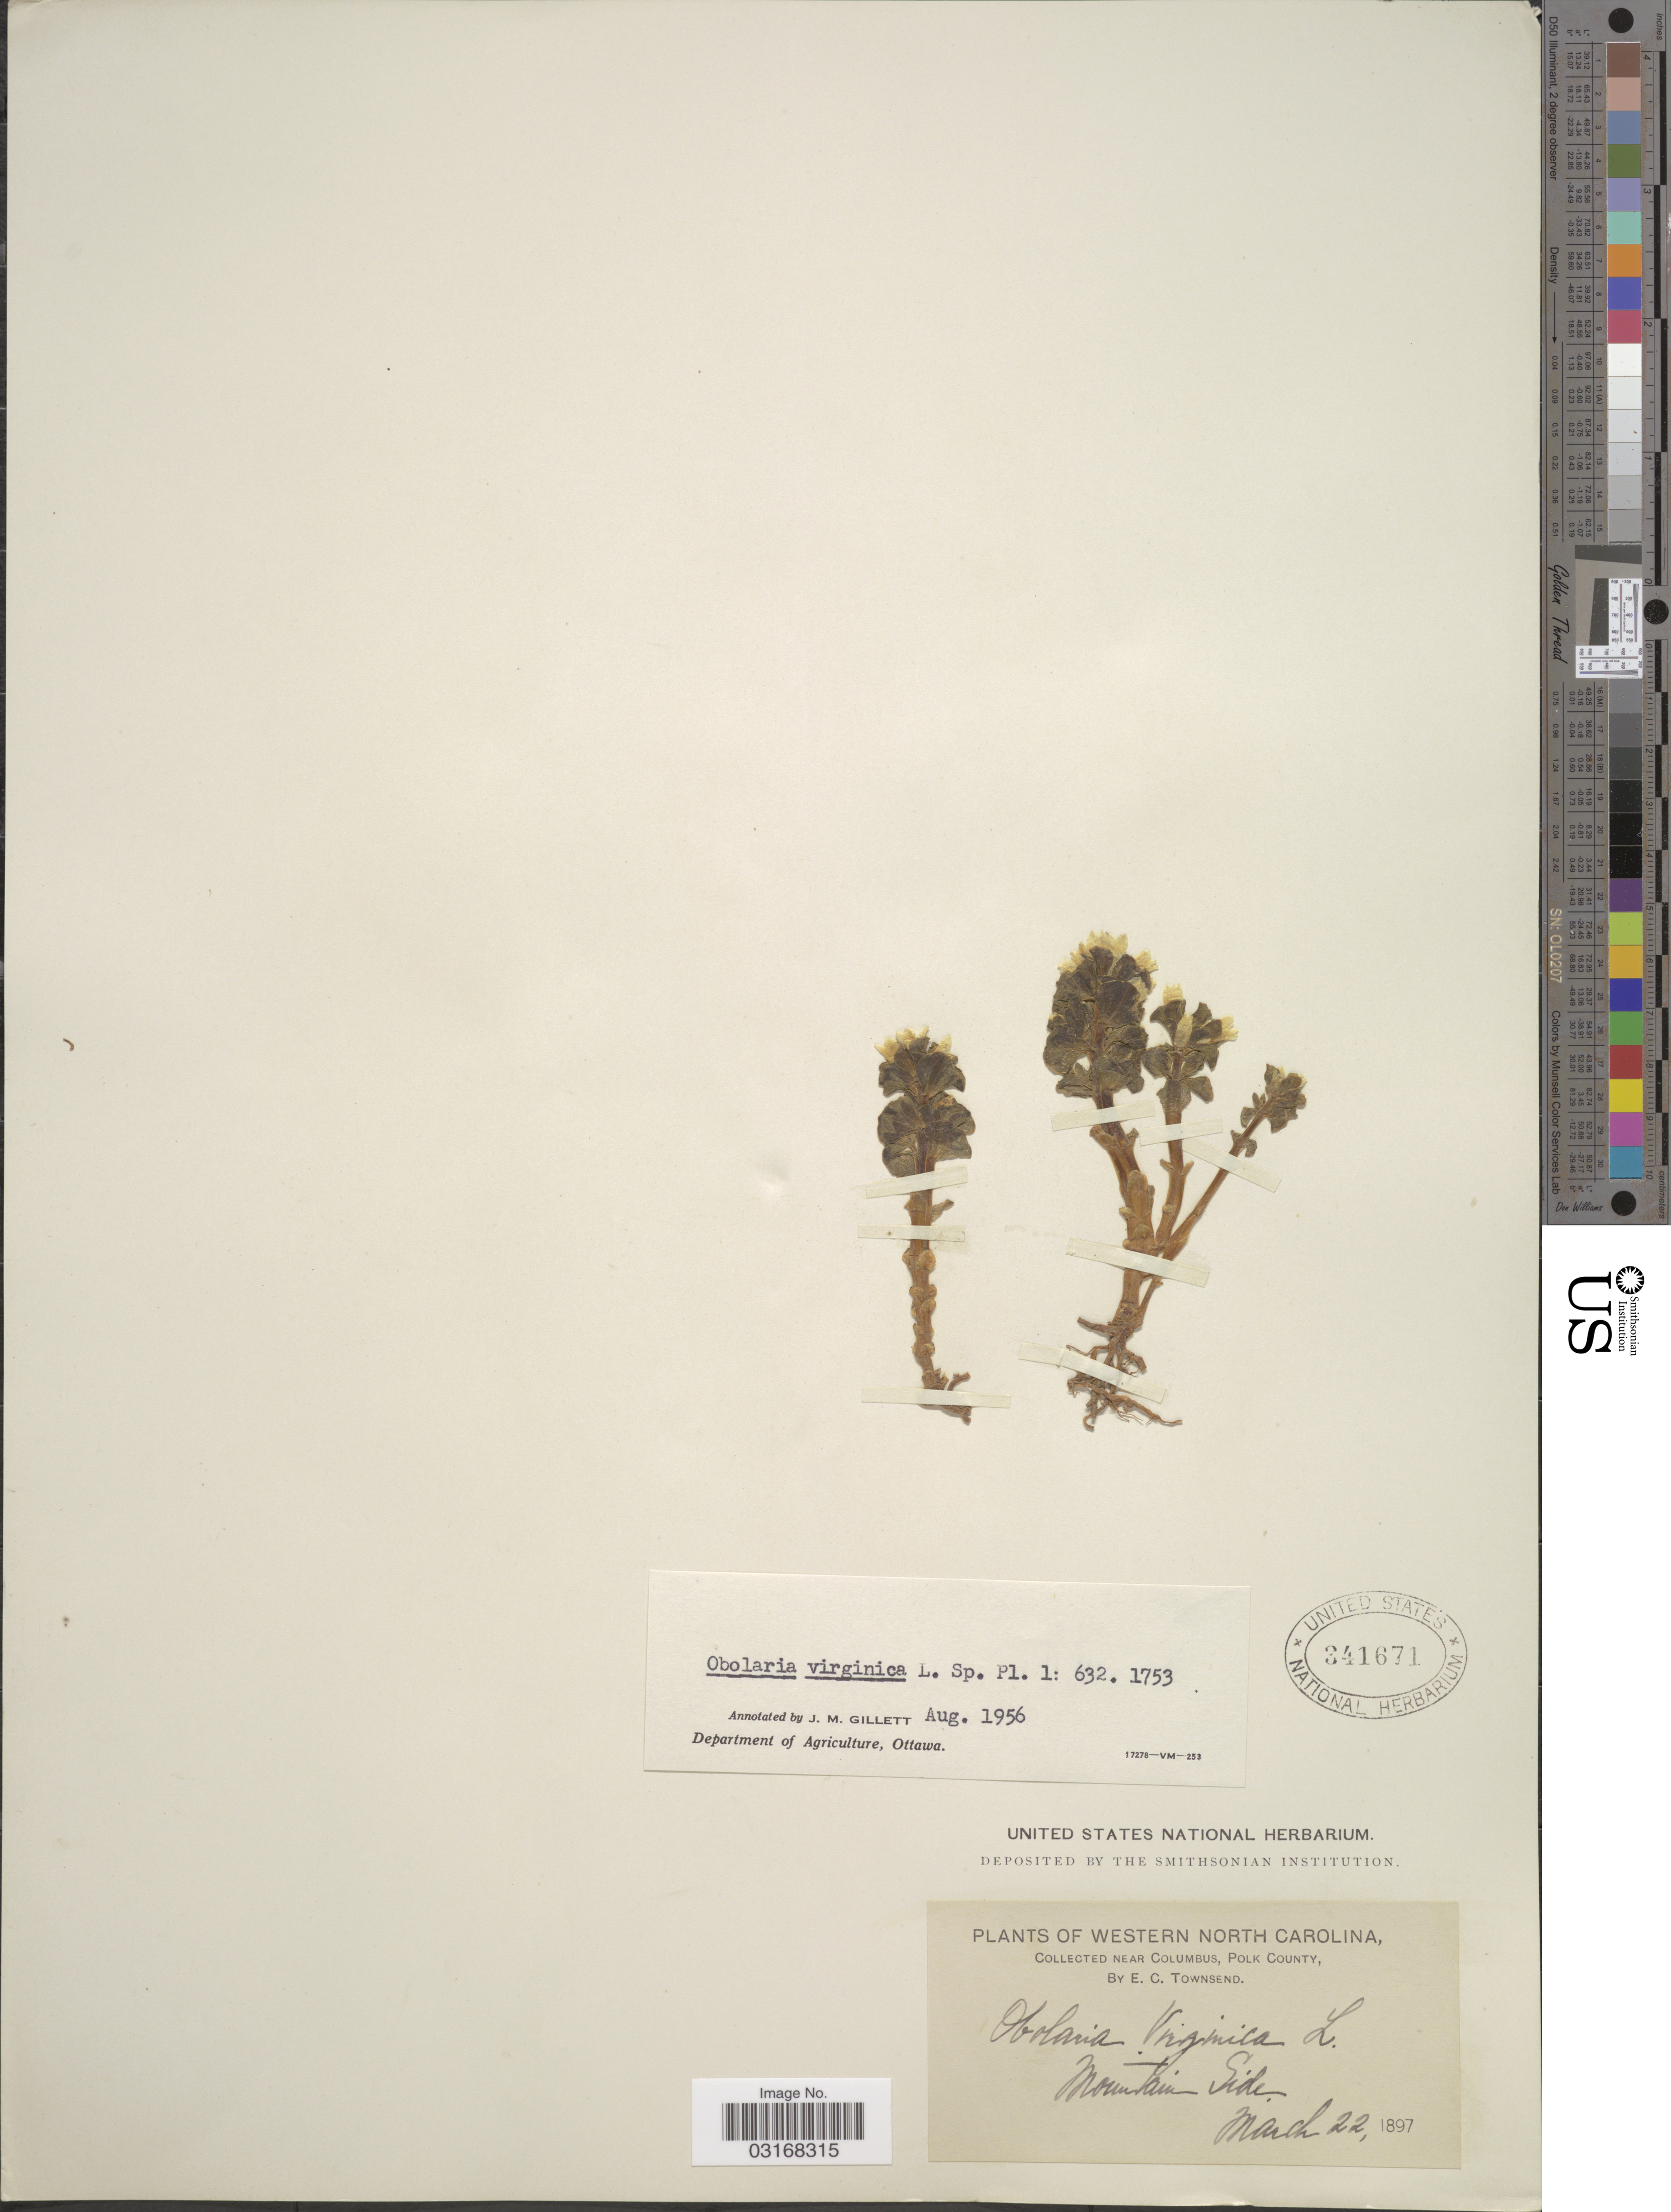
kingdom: Plantae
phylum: Tracheophyta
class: Magnoliopsida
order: Gentianales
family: Gentianaceae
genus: Obolaria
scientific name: Obolaria virginica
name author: L.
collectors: E. C. Townsend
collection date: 1897-03-22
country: United States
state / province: North Carolina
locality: Western North Carolina. Near Columbus, Polk County. Mountain Side.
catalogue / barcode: US 341671